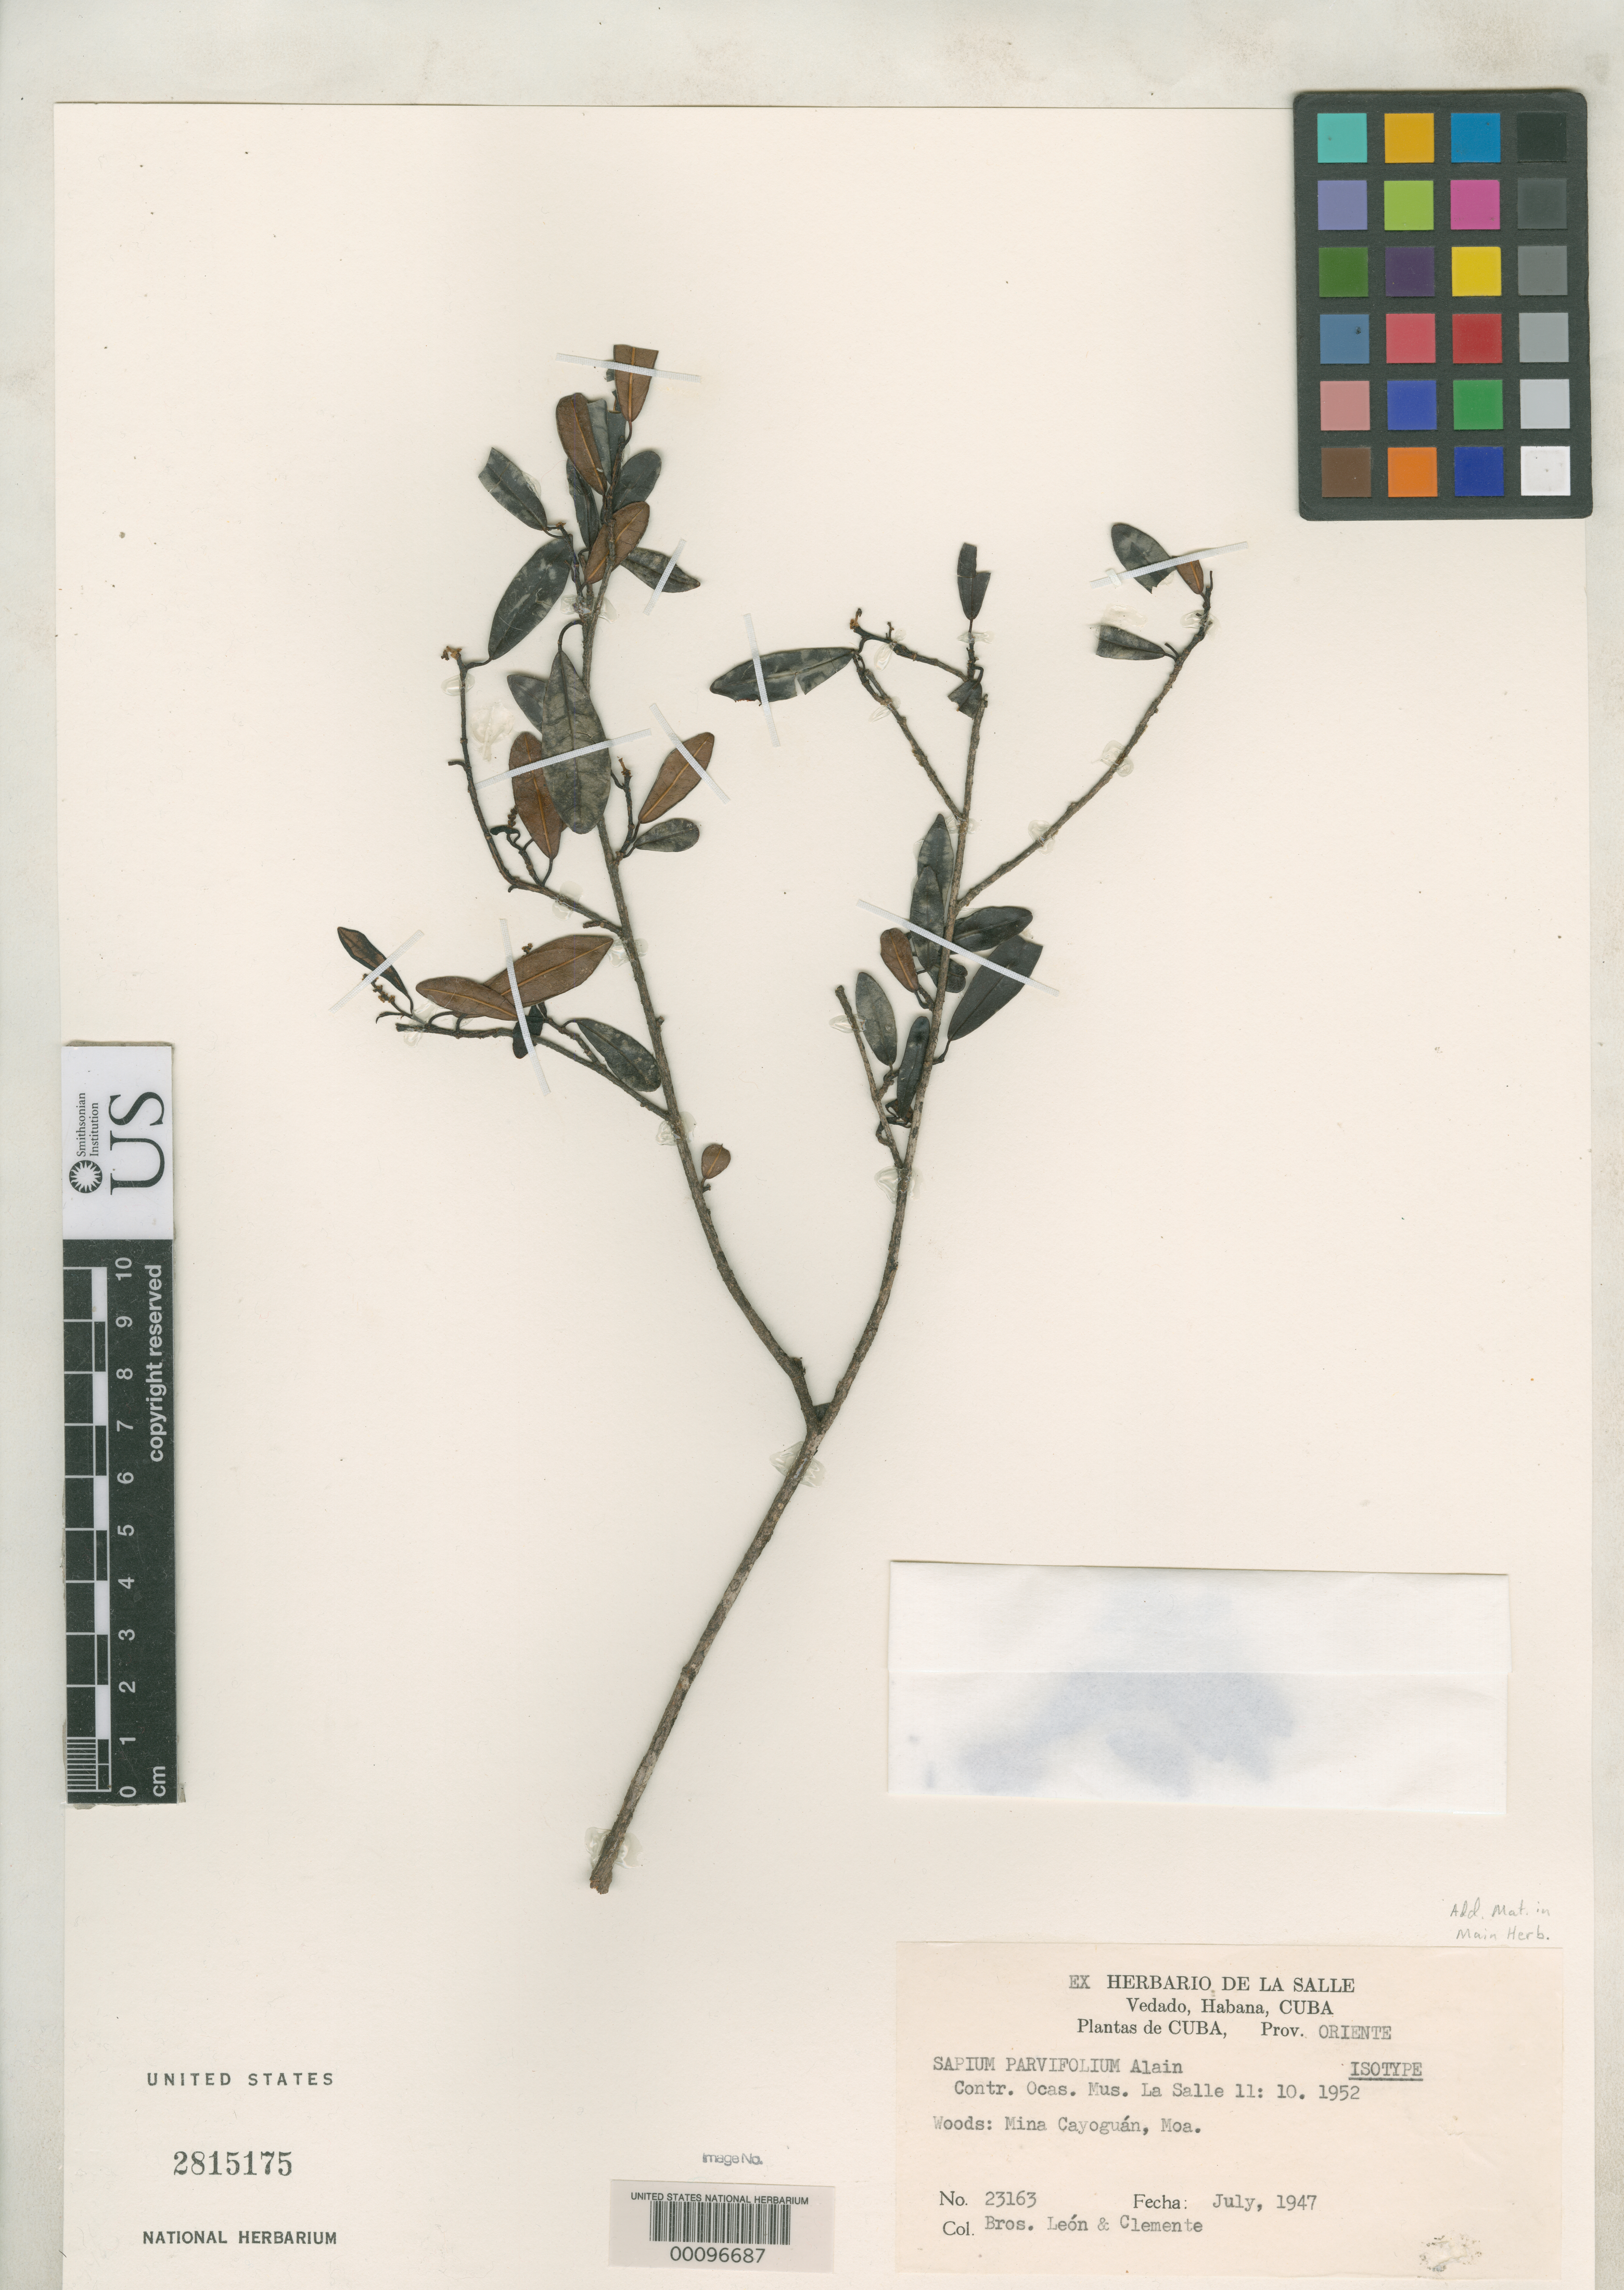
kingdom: Plantae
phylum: Tracheophyta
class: Magnoliopsida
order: Malpighiales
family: Euphorbiaceae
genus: Sapium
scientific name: Sapium parvifolium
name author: Alain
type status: Isotype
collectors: Bro. León & A. Clément Téteau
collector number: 23163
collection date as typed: Jul 1947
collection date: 1947-07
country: Cuba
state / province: Oriente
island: Greater Antilles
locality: Minacayoguan, Moa.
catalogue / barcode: US 2815175